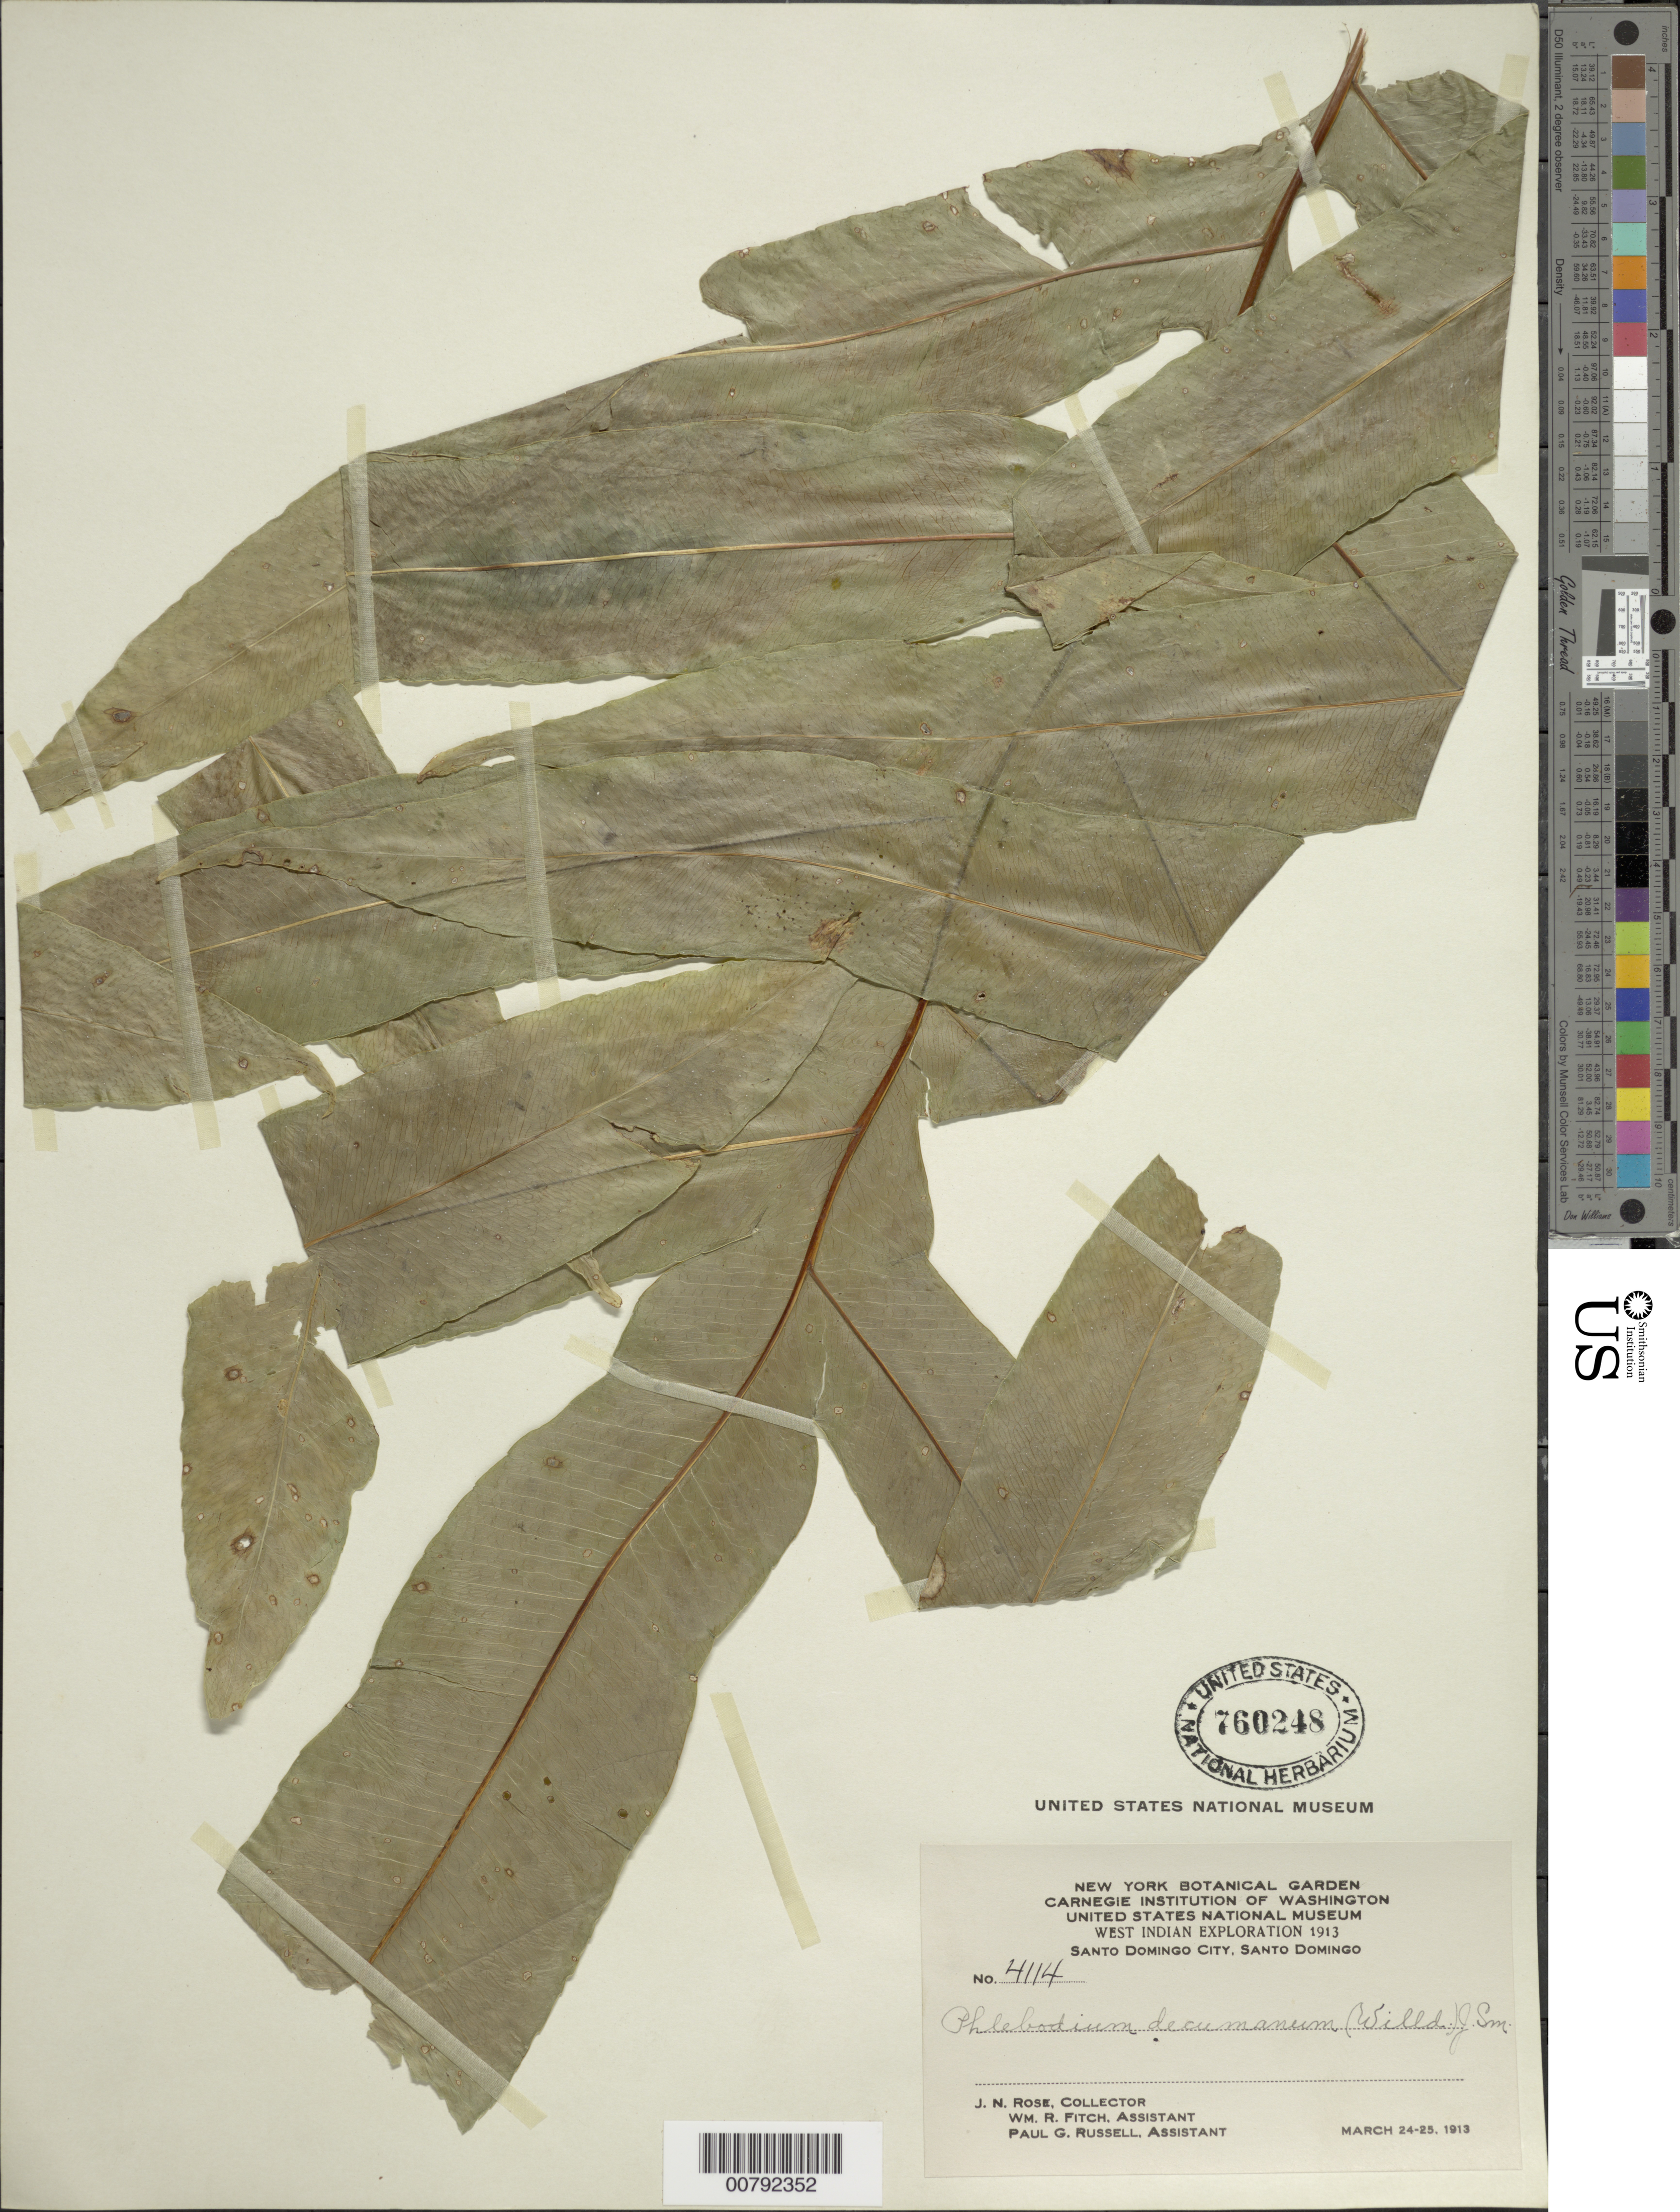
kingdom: Plantae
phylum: Tracheophyta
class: Polypodiopsida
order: Polypodiales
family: Polypodiaceae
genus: Phlebodium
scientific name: Phlebodium decumanum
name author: (Willd.) J. Sm.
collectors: J. N. Rose, W. R. Fitch & P. G. Russell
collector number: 4114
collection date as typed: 24 Mar 1913 25 Mar 1913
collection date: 1913-03-24/1913-03-25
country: Dominican Republic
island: Hispaniola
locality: Santo Domingo City.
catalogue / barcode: US 760248